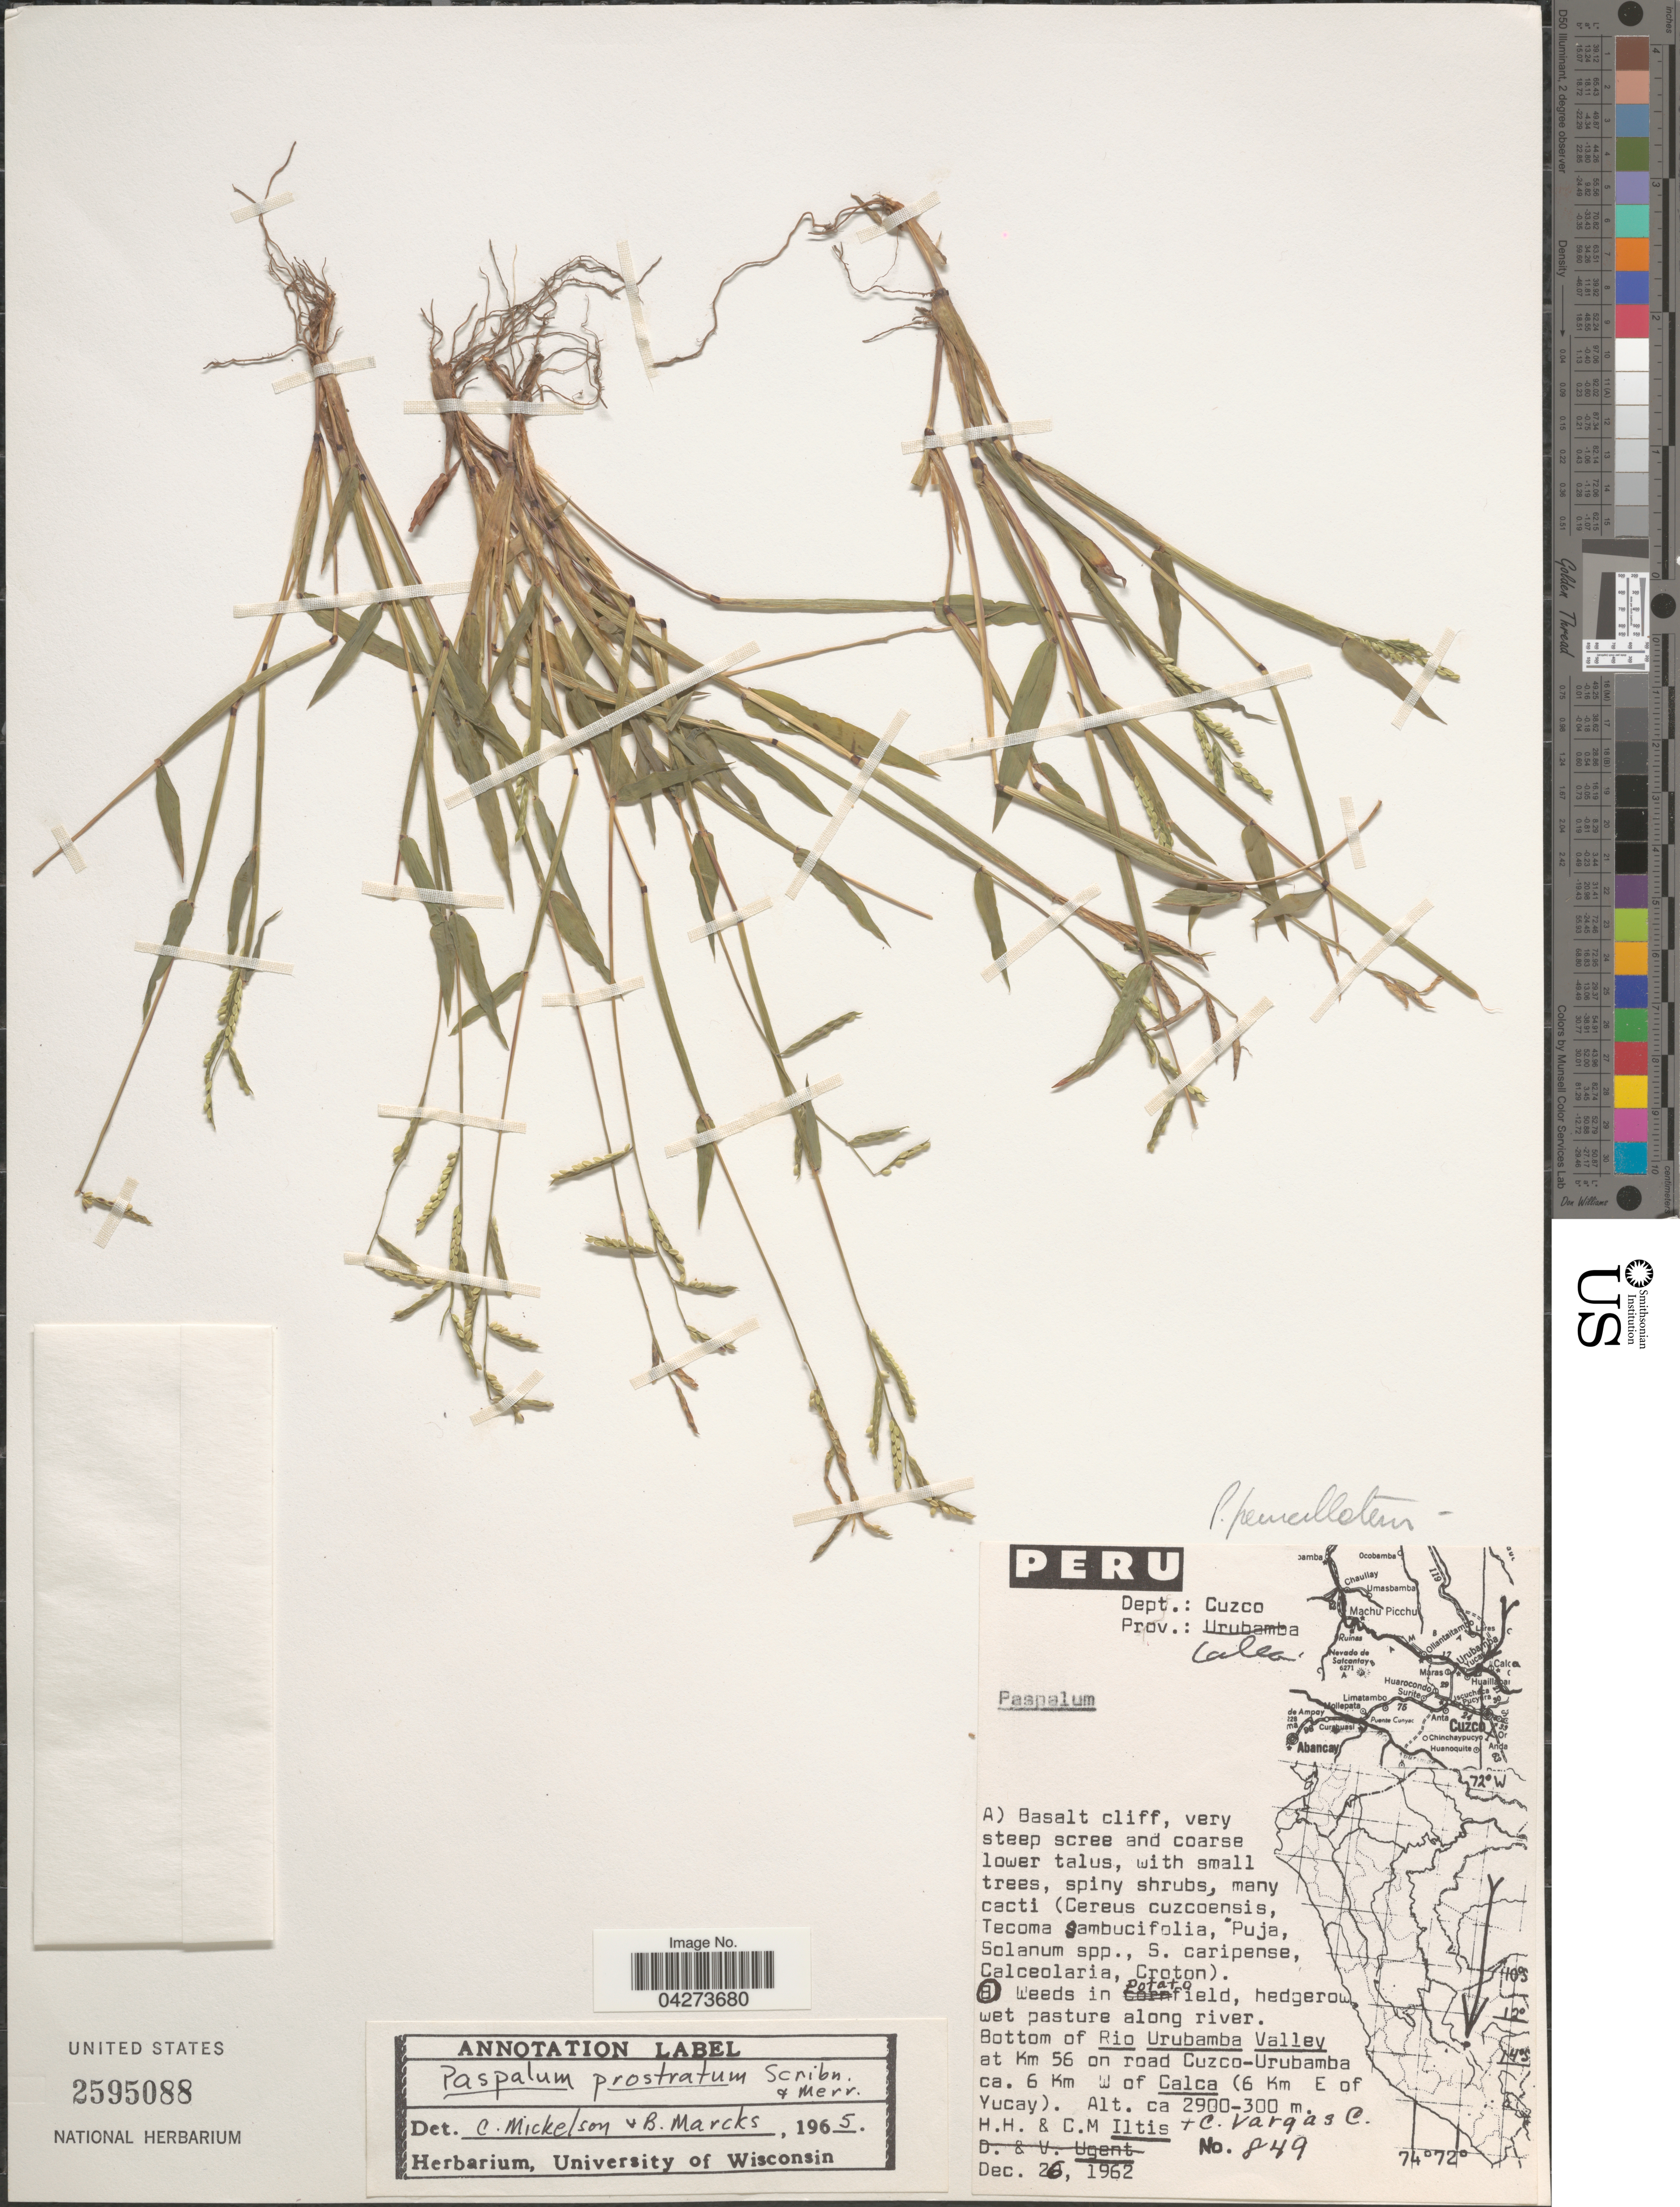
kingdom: Plantae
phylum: Tracheophyta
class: Liliopsida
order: Poales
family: Poaceae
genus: Paspalum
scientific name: Paspalum penicillatum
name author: Hook. f.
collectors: H. H. Iltis, C. M Iltis & C. Vargas Calderón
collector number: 849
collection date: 1962-12-26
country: Peru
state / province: Cusco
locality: Dept.: Cuzco. Prov.: Calca. Weeds in potato field, hedgerow, wet pasture along river. Bottom of Rio Urubamba Valley at Km 56 on road Cuzco-Urubamba ca. 6 Km on road to Calca (6 Km E of Yucay).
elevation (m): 300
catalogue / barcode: US 2595088